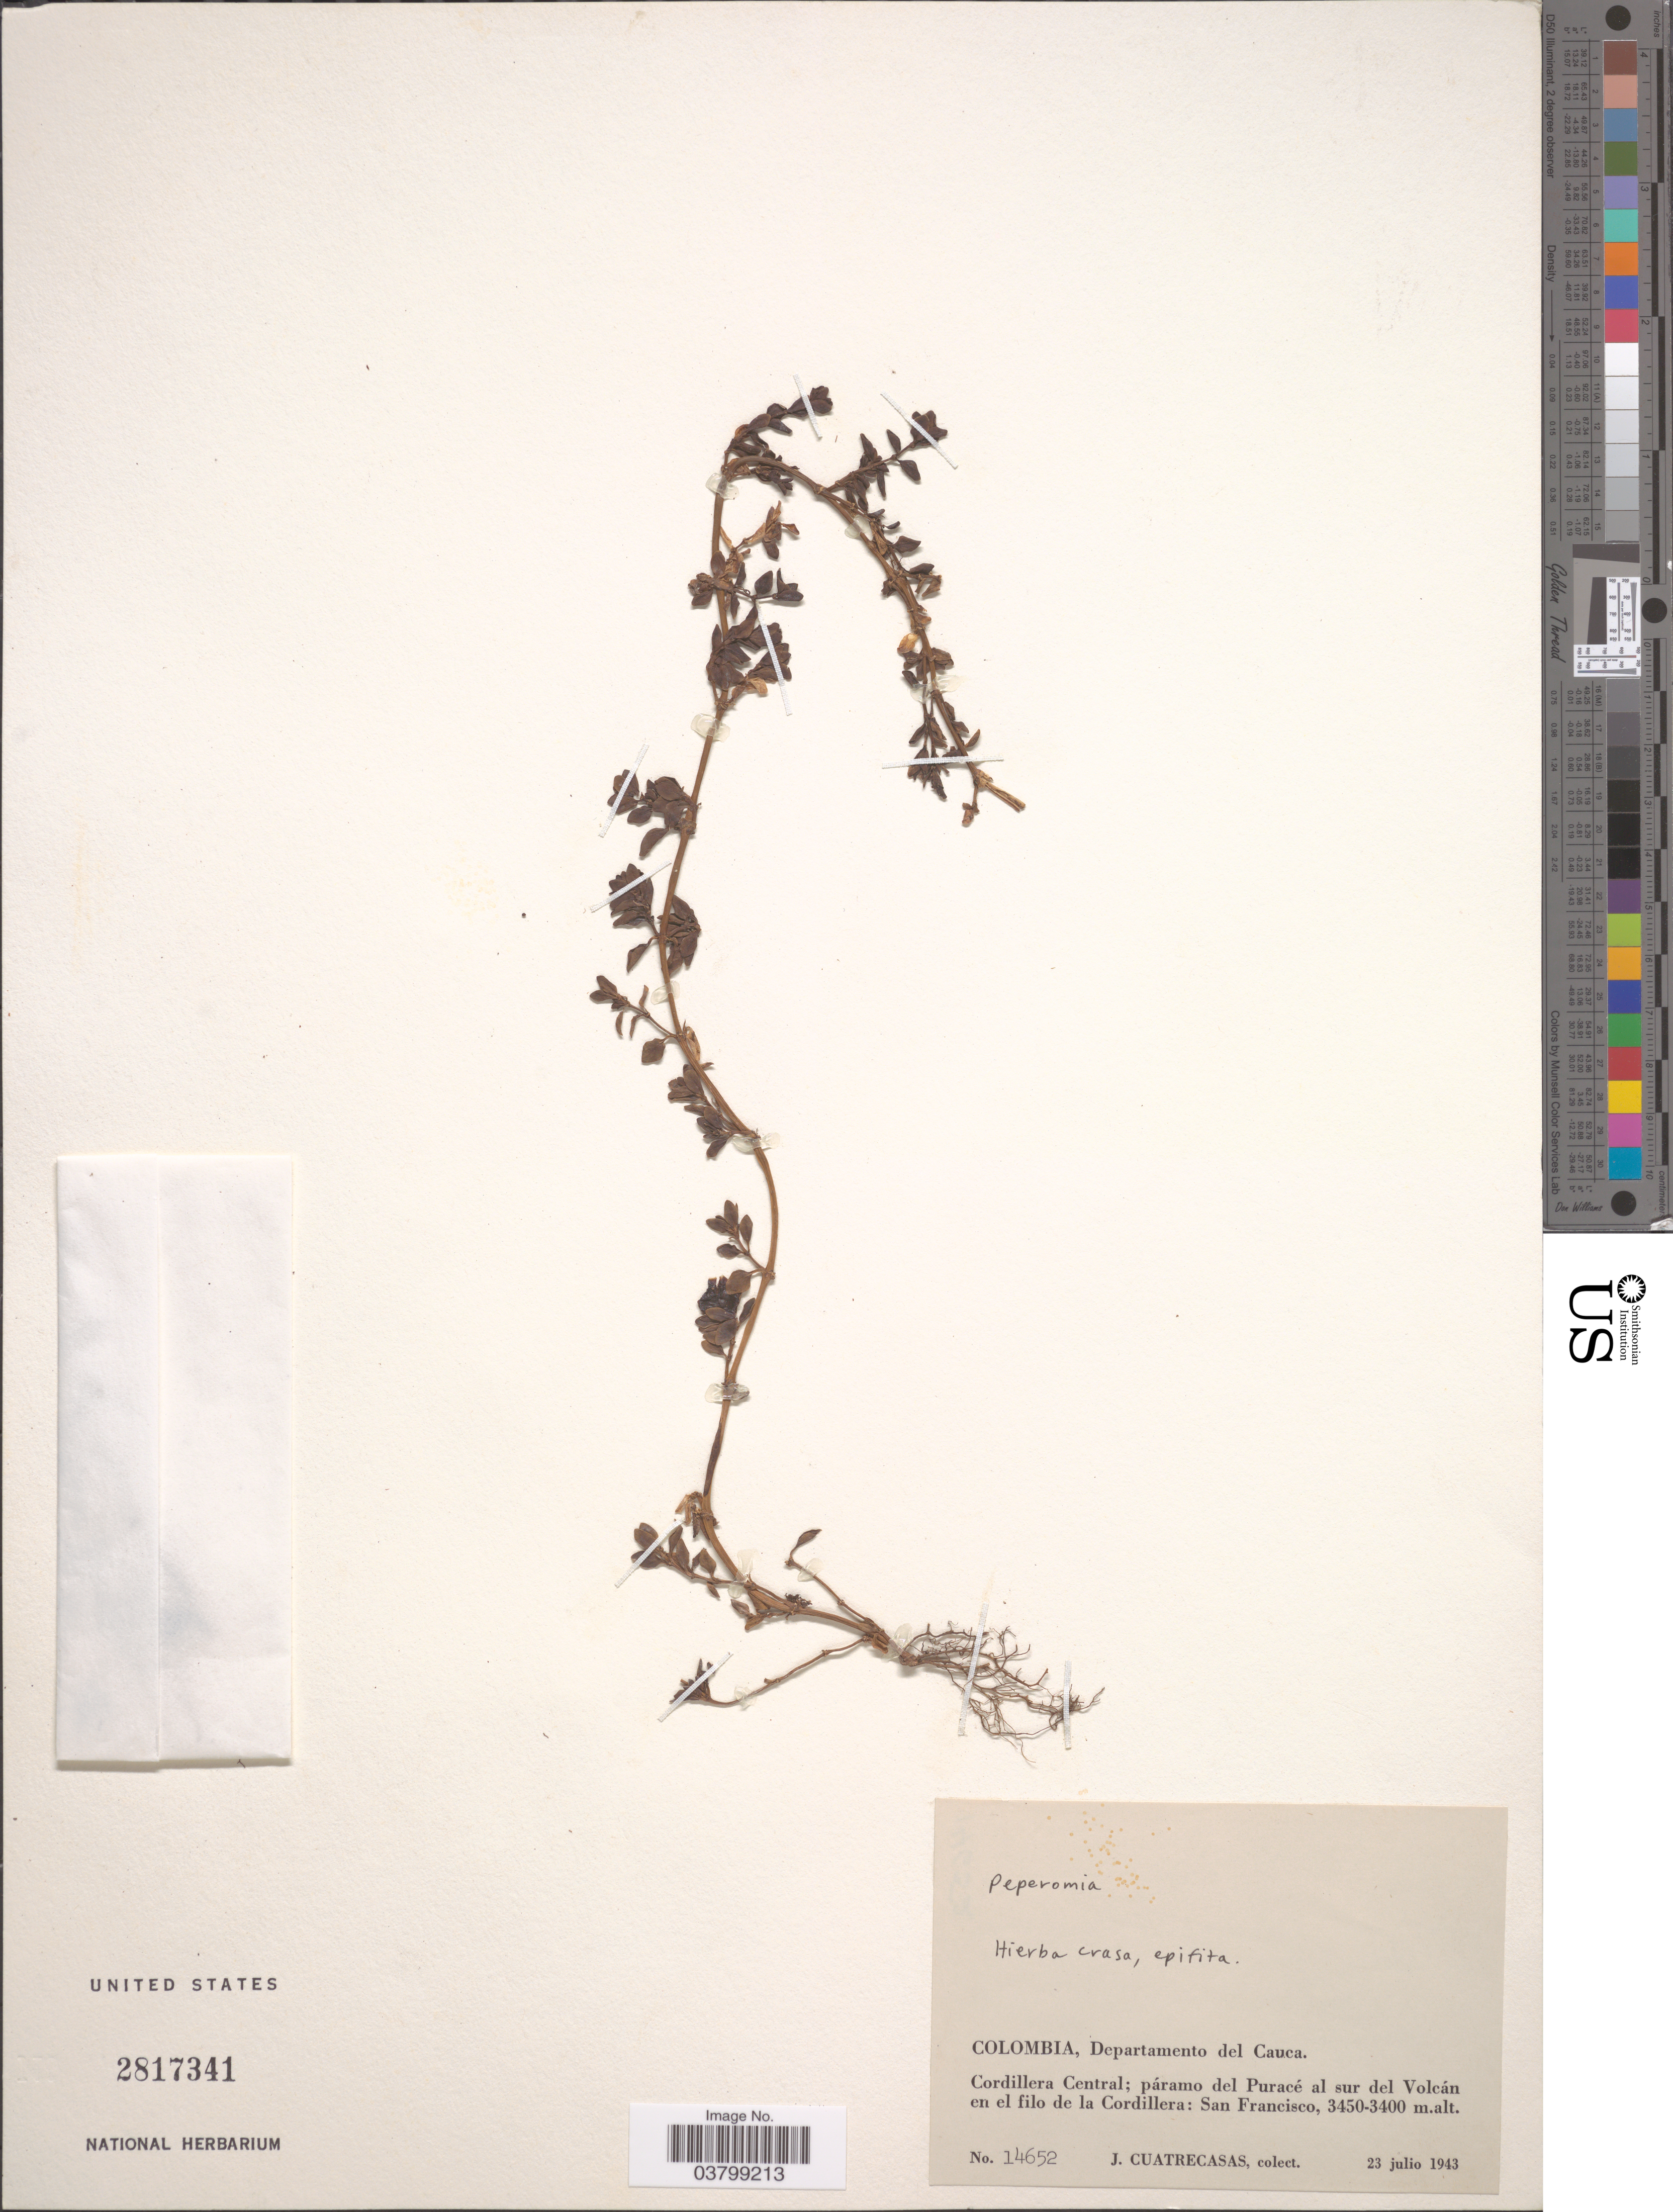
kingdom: Plantae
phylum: Tracheophyta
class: Magnoliopsida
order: Piperales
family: Piperaceae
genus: Peperomia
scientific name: Peperomia sp.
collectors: J. Cuatrecasas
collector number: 14652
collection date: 1943-07-23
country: Colombia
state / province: Cauca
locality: Departamento del Cauca. Cordillera Central; páramo del Puracé al sur del Volcán en el filo de la Cordillera: San Francisco.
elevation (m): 3400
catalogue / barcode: US 2817341